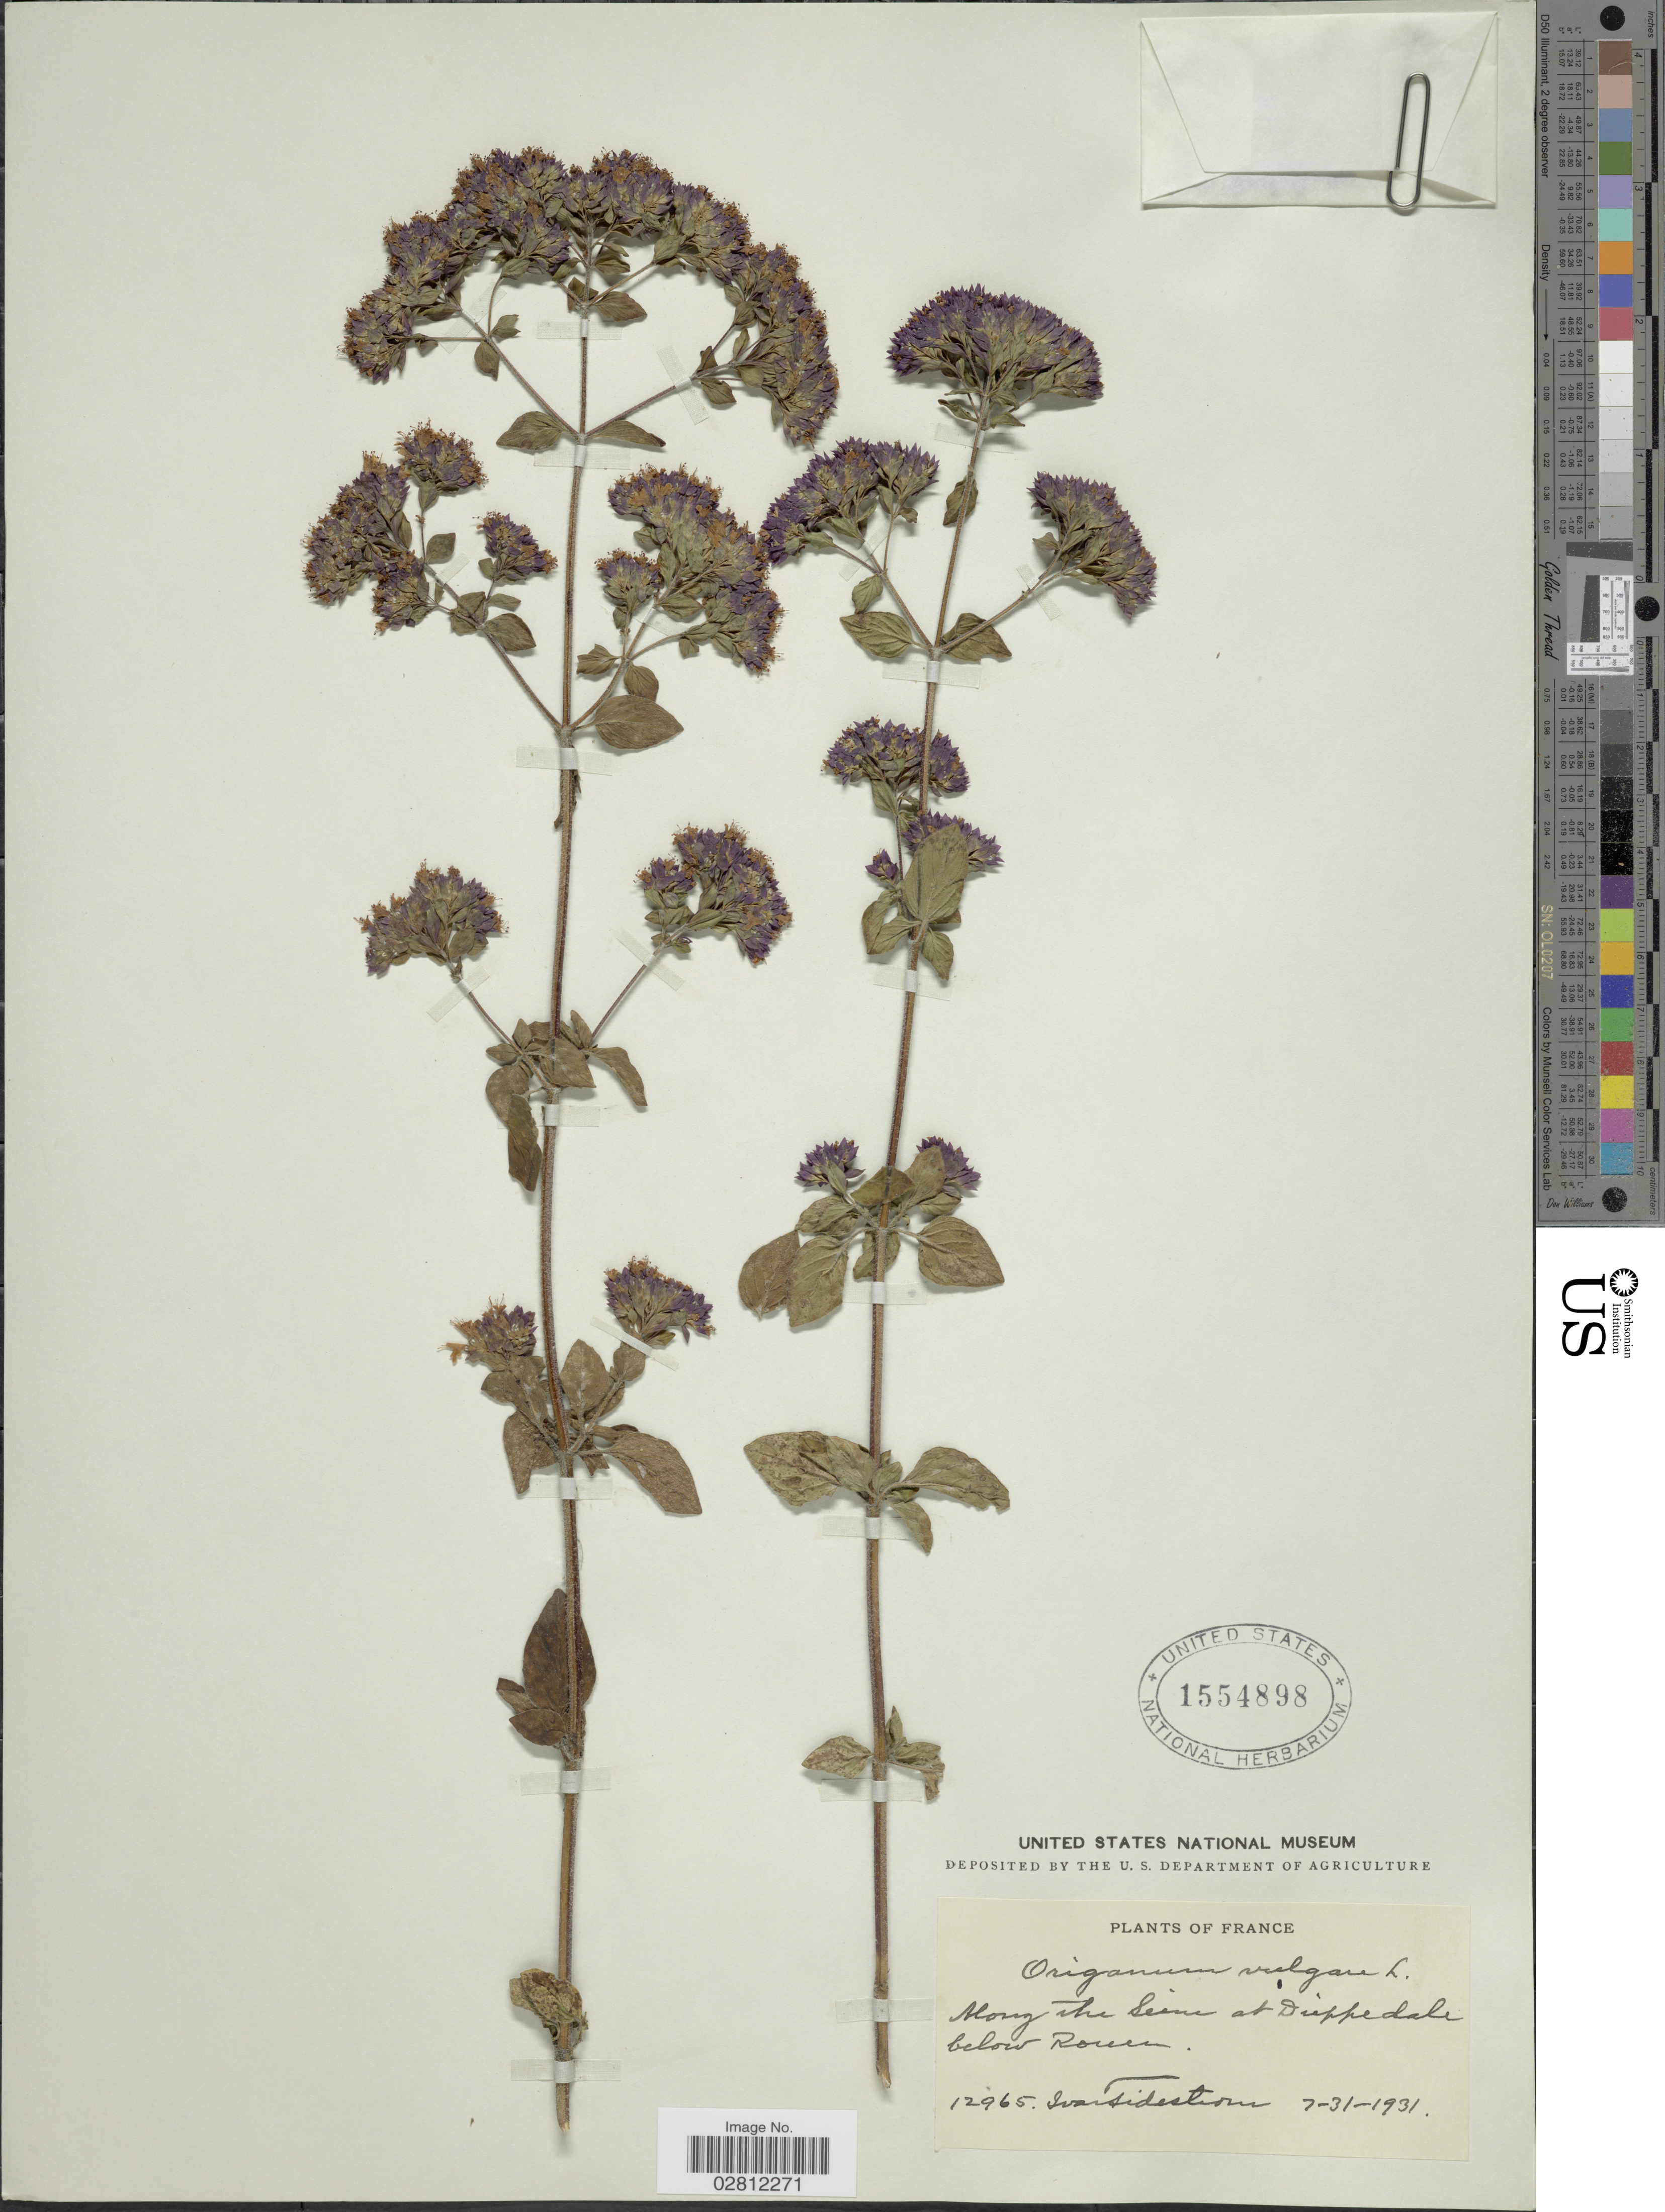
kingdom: Plantae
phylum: Tracheophyta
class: Magnoliopsida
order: Lamiales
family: Lamiaceae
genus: Origanum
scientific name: Origanum vulgare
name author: L.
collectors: I. F. Tidestrom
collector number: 12965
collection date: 1931-07-31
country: France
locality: Along the Seine at Dieppe dale below Rouen.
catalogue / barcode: US 1554898